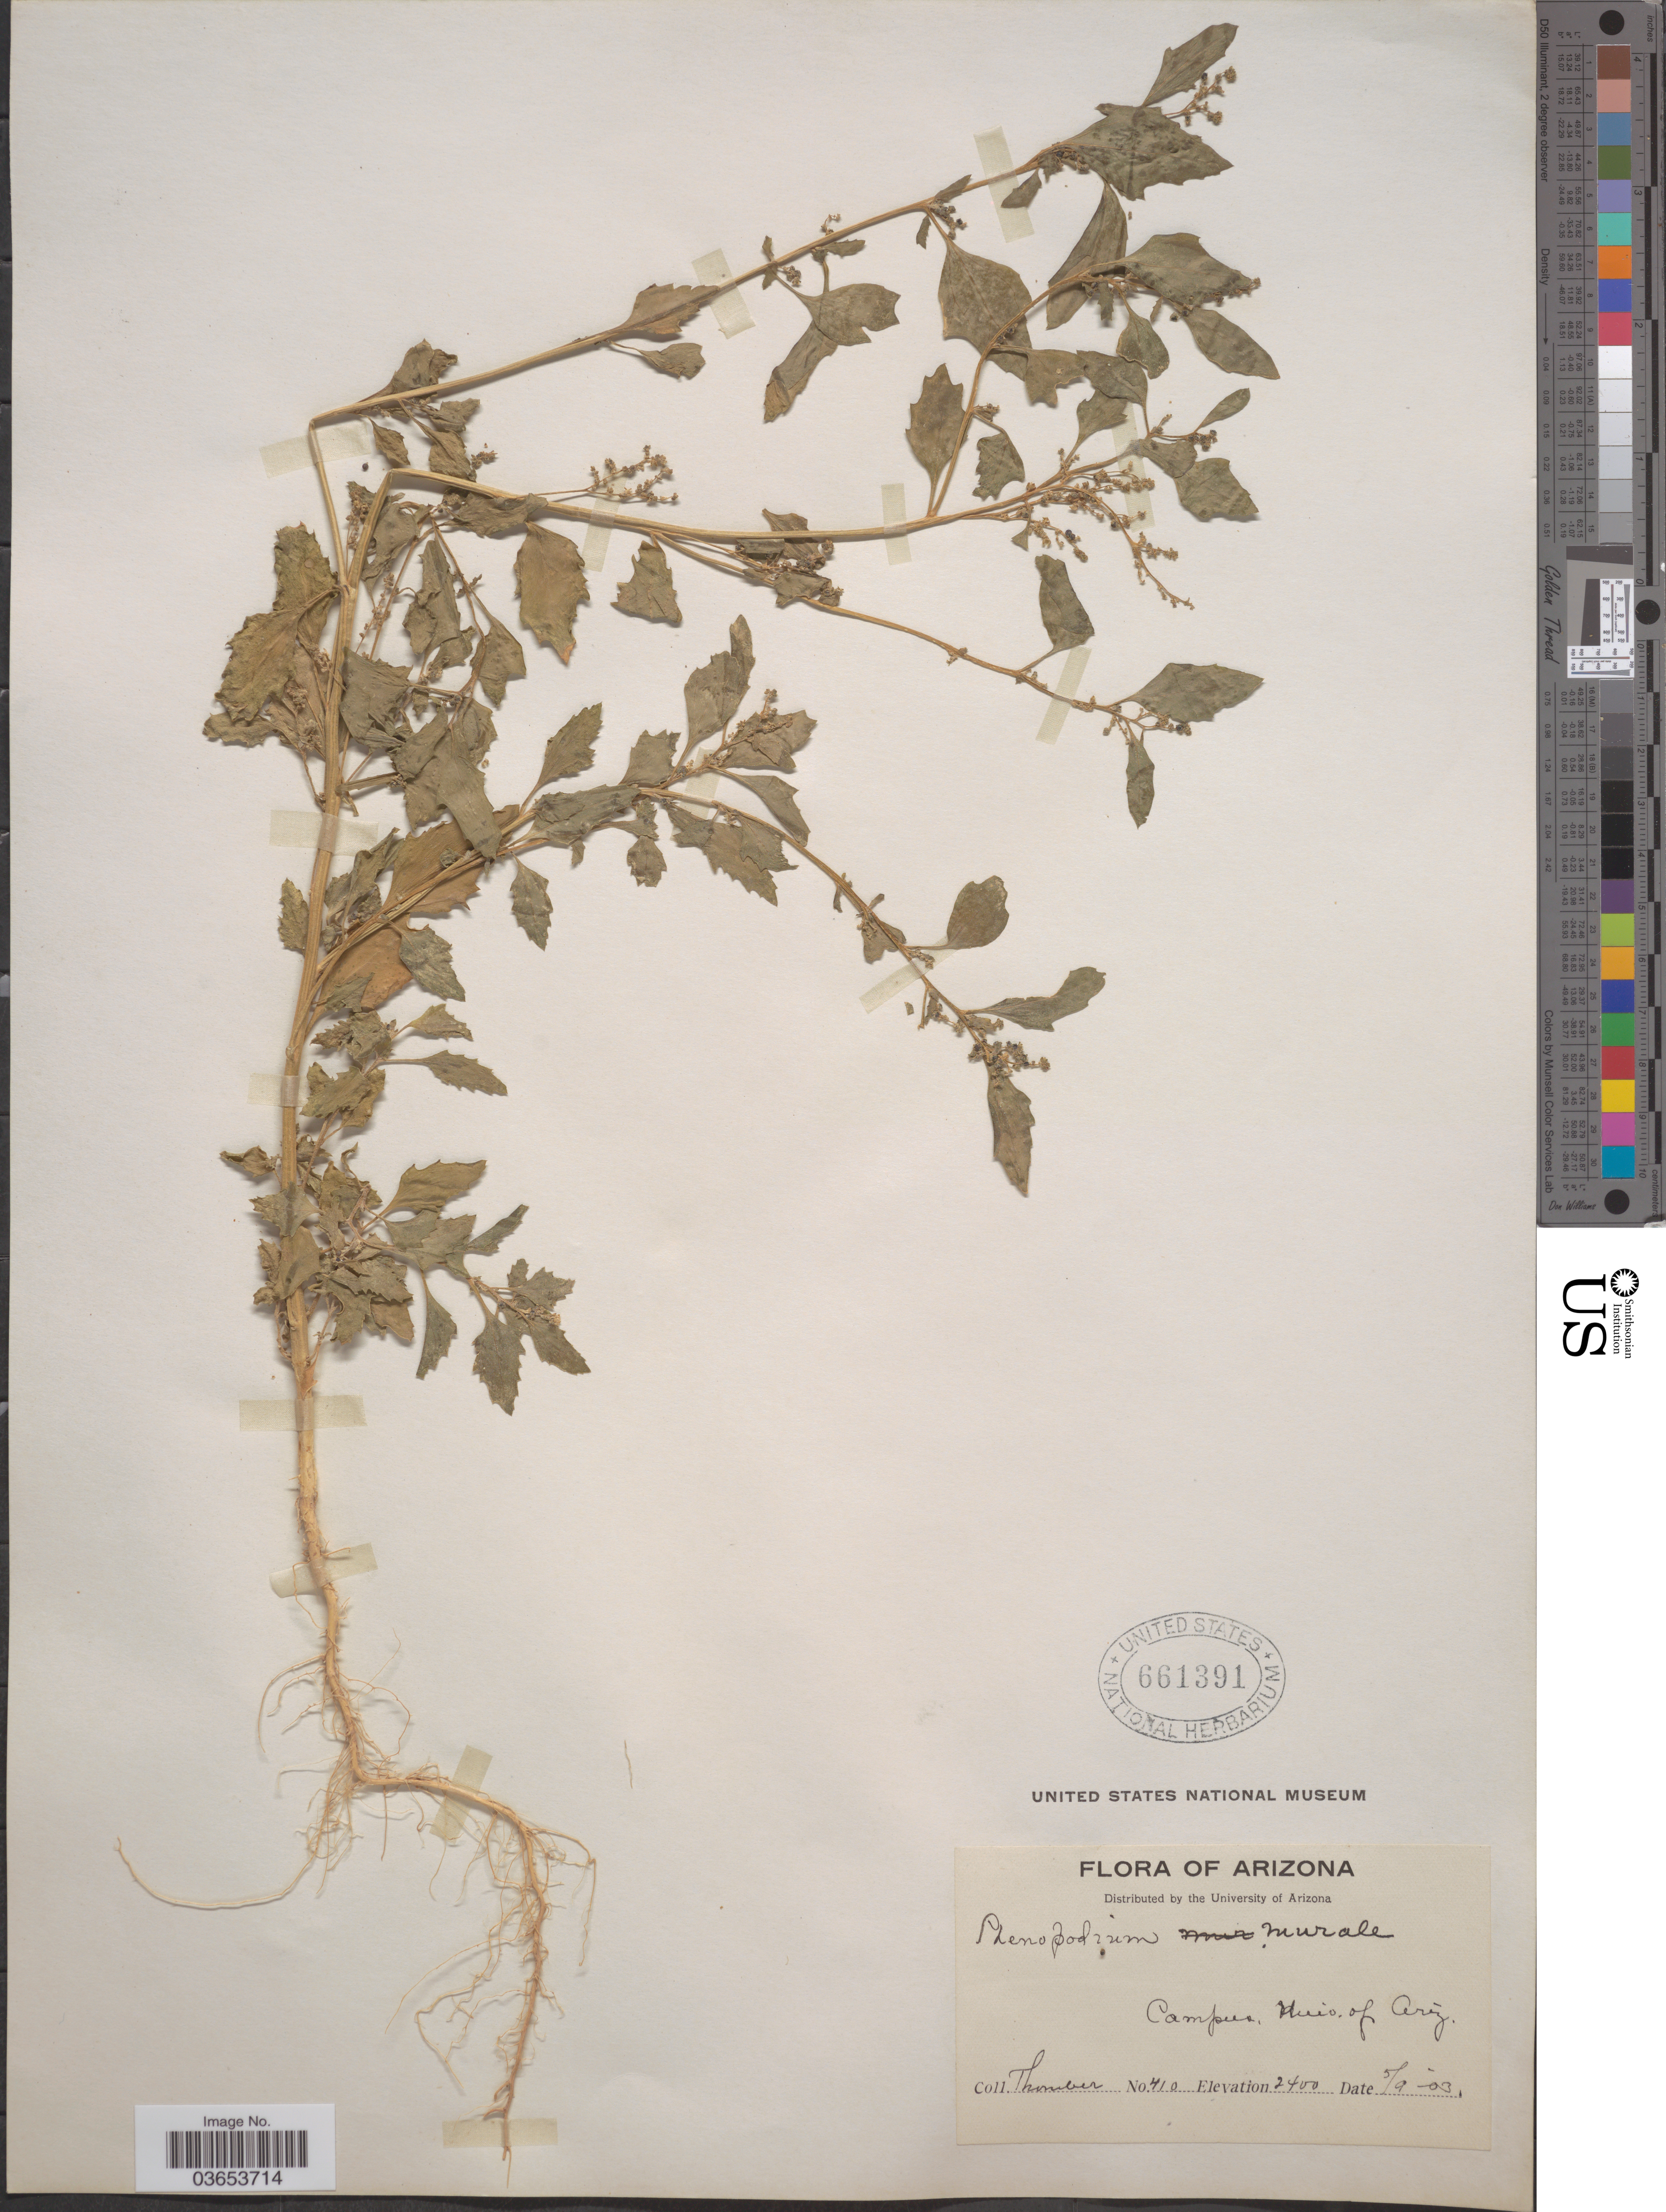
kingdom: Plantae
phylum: Tracheophyta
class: Magnoliopsida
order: Caryophyllales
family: Amaranthaceae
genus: Chenopodium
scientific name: Chenopodium murale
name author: L.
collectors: J. Thornber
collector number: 410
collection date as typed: Transcribed d/m/y: 9/5/3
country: United States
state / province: Arizona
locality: Campus, Univ. of Ariz.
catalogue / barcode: US 661391